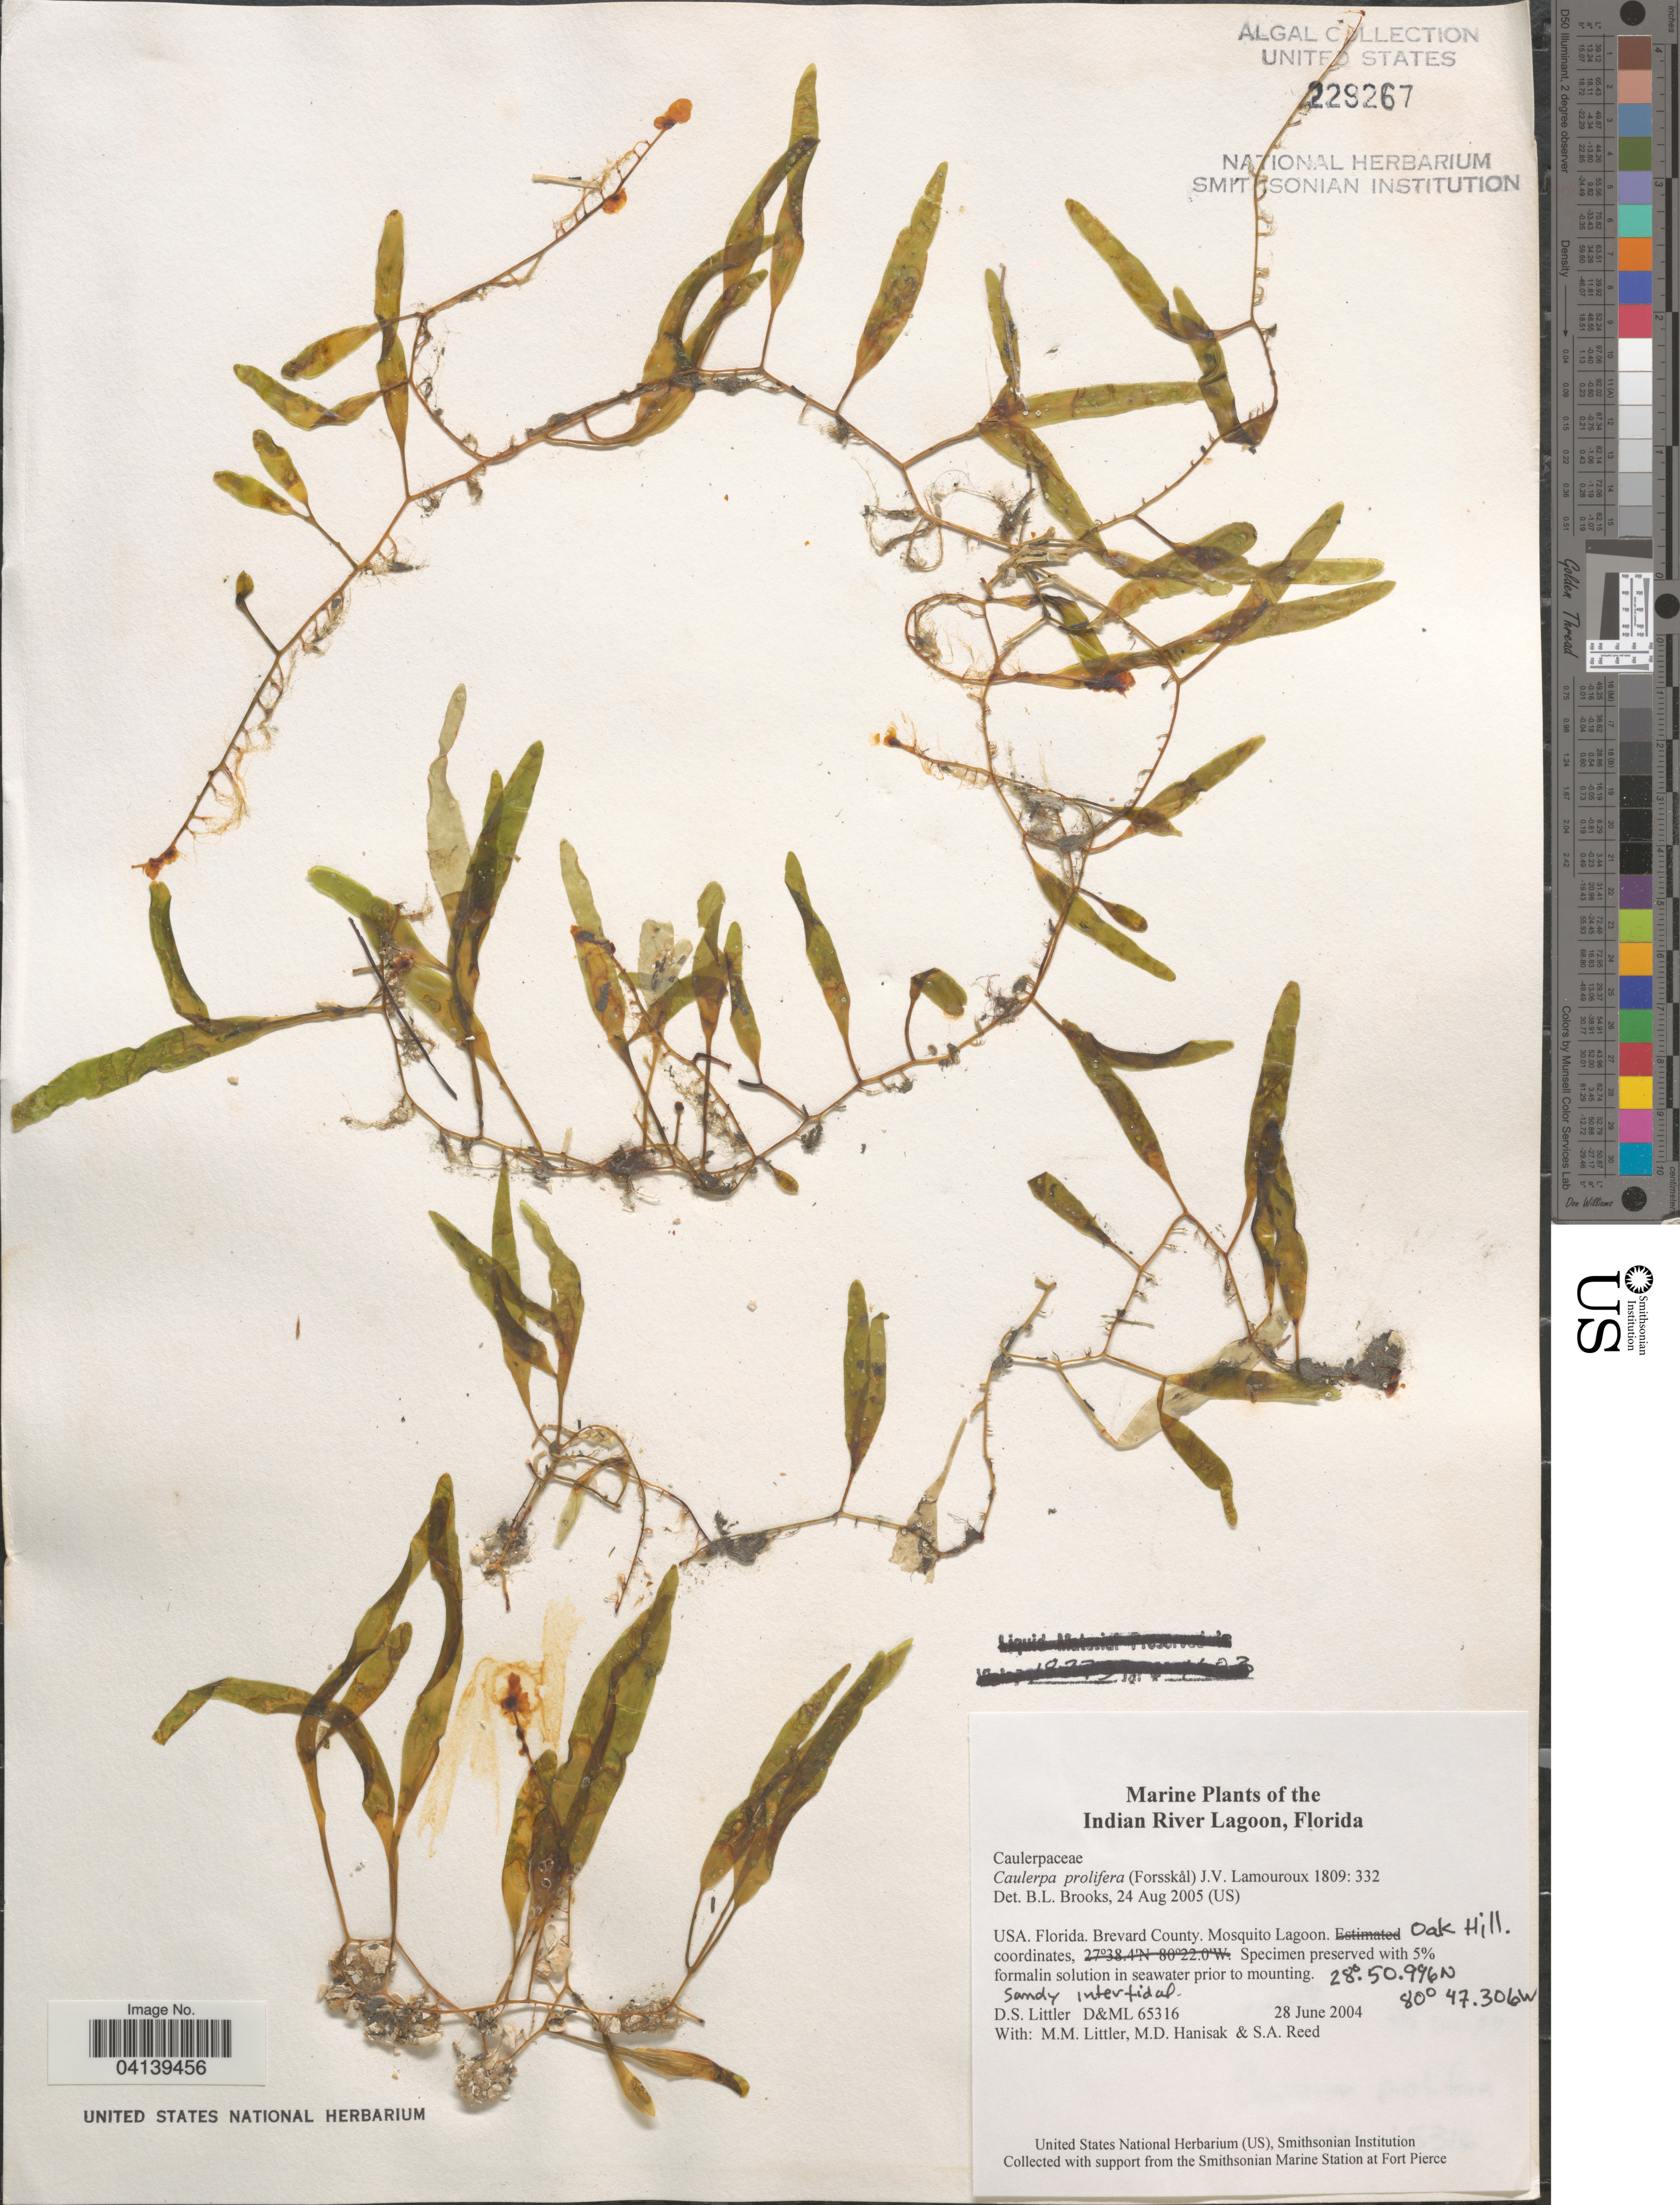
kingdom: Plantae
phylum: Chlorophyta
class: Ulvophyceae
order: Bryopsidales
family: Caulerpaceae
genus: Caulerpa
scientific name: Caulerpa prolifera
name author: (Forssk.) J.V.Lamouroux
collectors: D. S. Littler, M. Hanisak & S. Reed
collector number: D&ML65316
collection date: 2004-06-28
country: United States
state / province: Florida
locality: Indian River Lagoon. Brevard County. Mosquito Lagoon. Oak Hill.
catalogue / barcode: US 229267